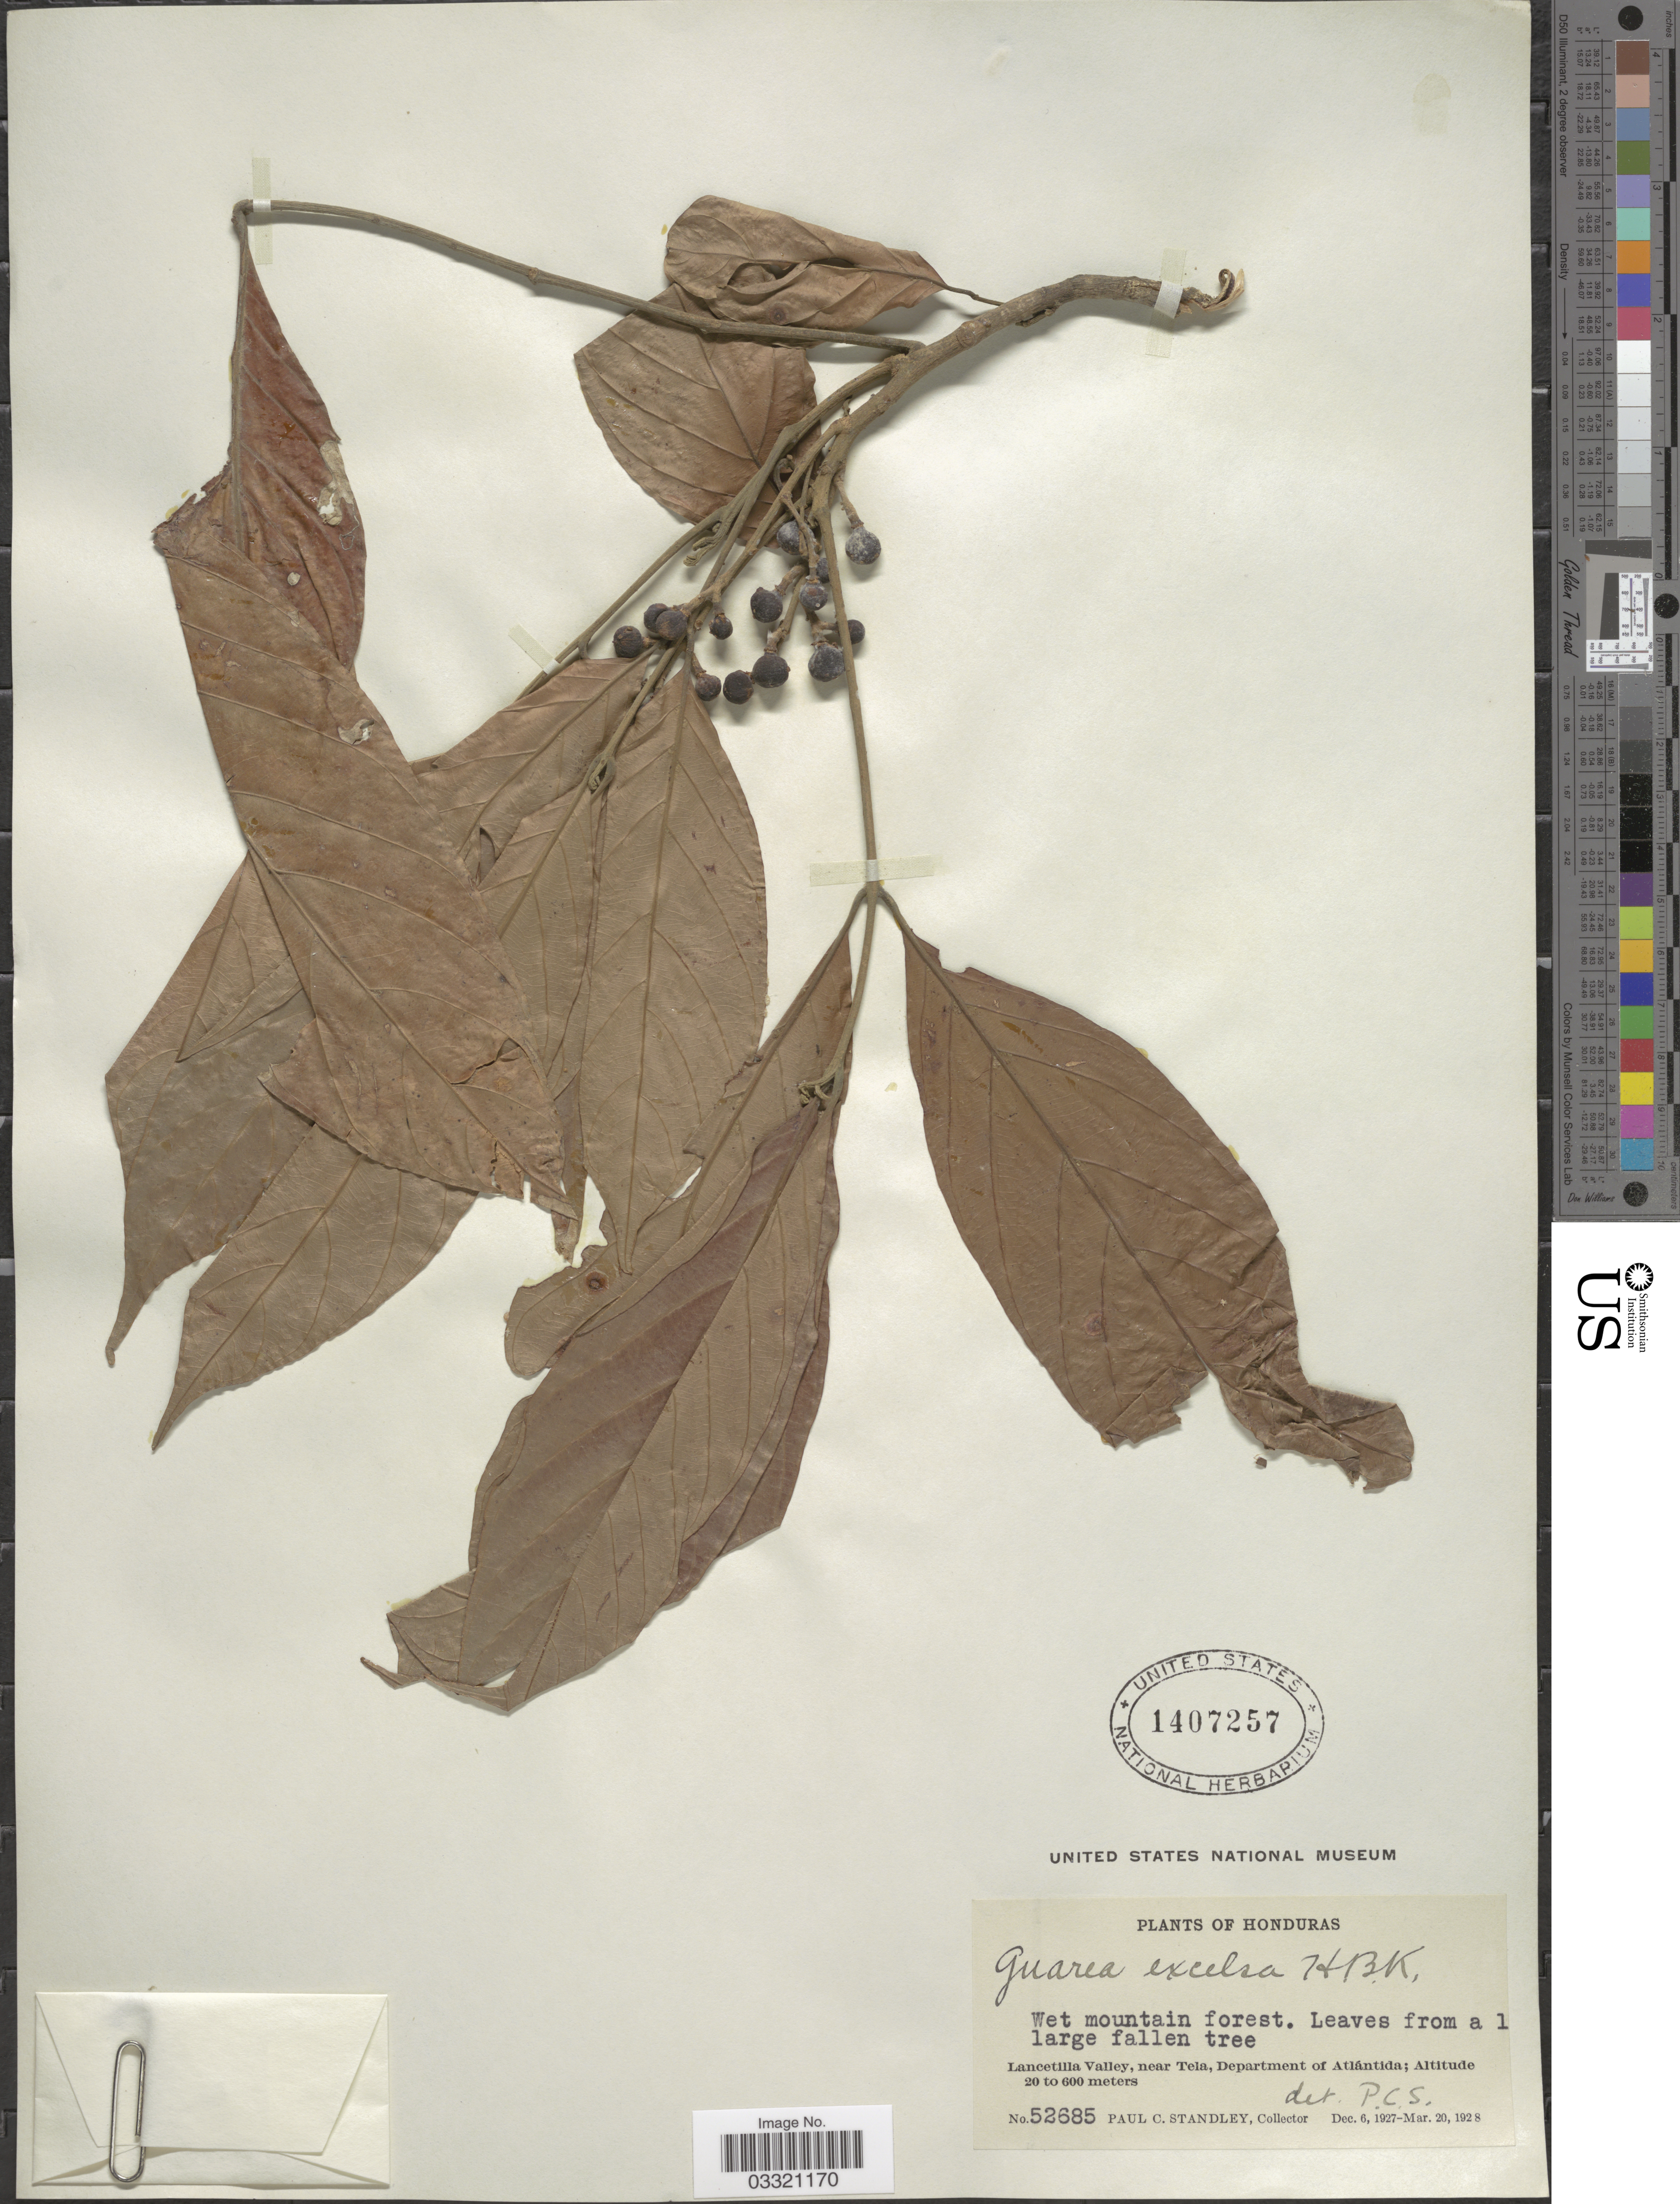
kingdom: Plantae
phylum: Tracheophyta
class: Magnoliopsida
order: Sapindales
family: Meliaceae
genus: Guarea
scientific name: Guarea excelsa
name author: Kunth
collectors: P. C. Standley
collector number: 52685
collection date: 1927-12-06/1928-03-20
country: Honduras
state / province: Atlántida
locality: Lancetilla Valley, near Tela, Department of Atlántida.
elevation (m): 20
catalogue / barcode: US 1407257